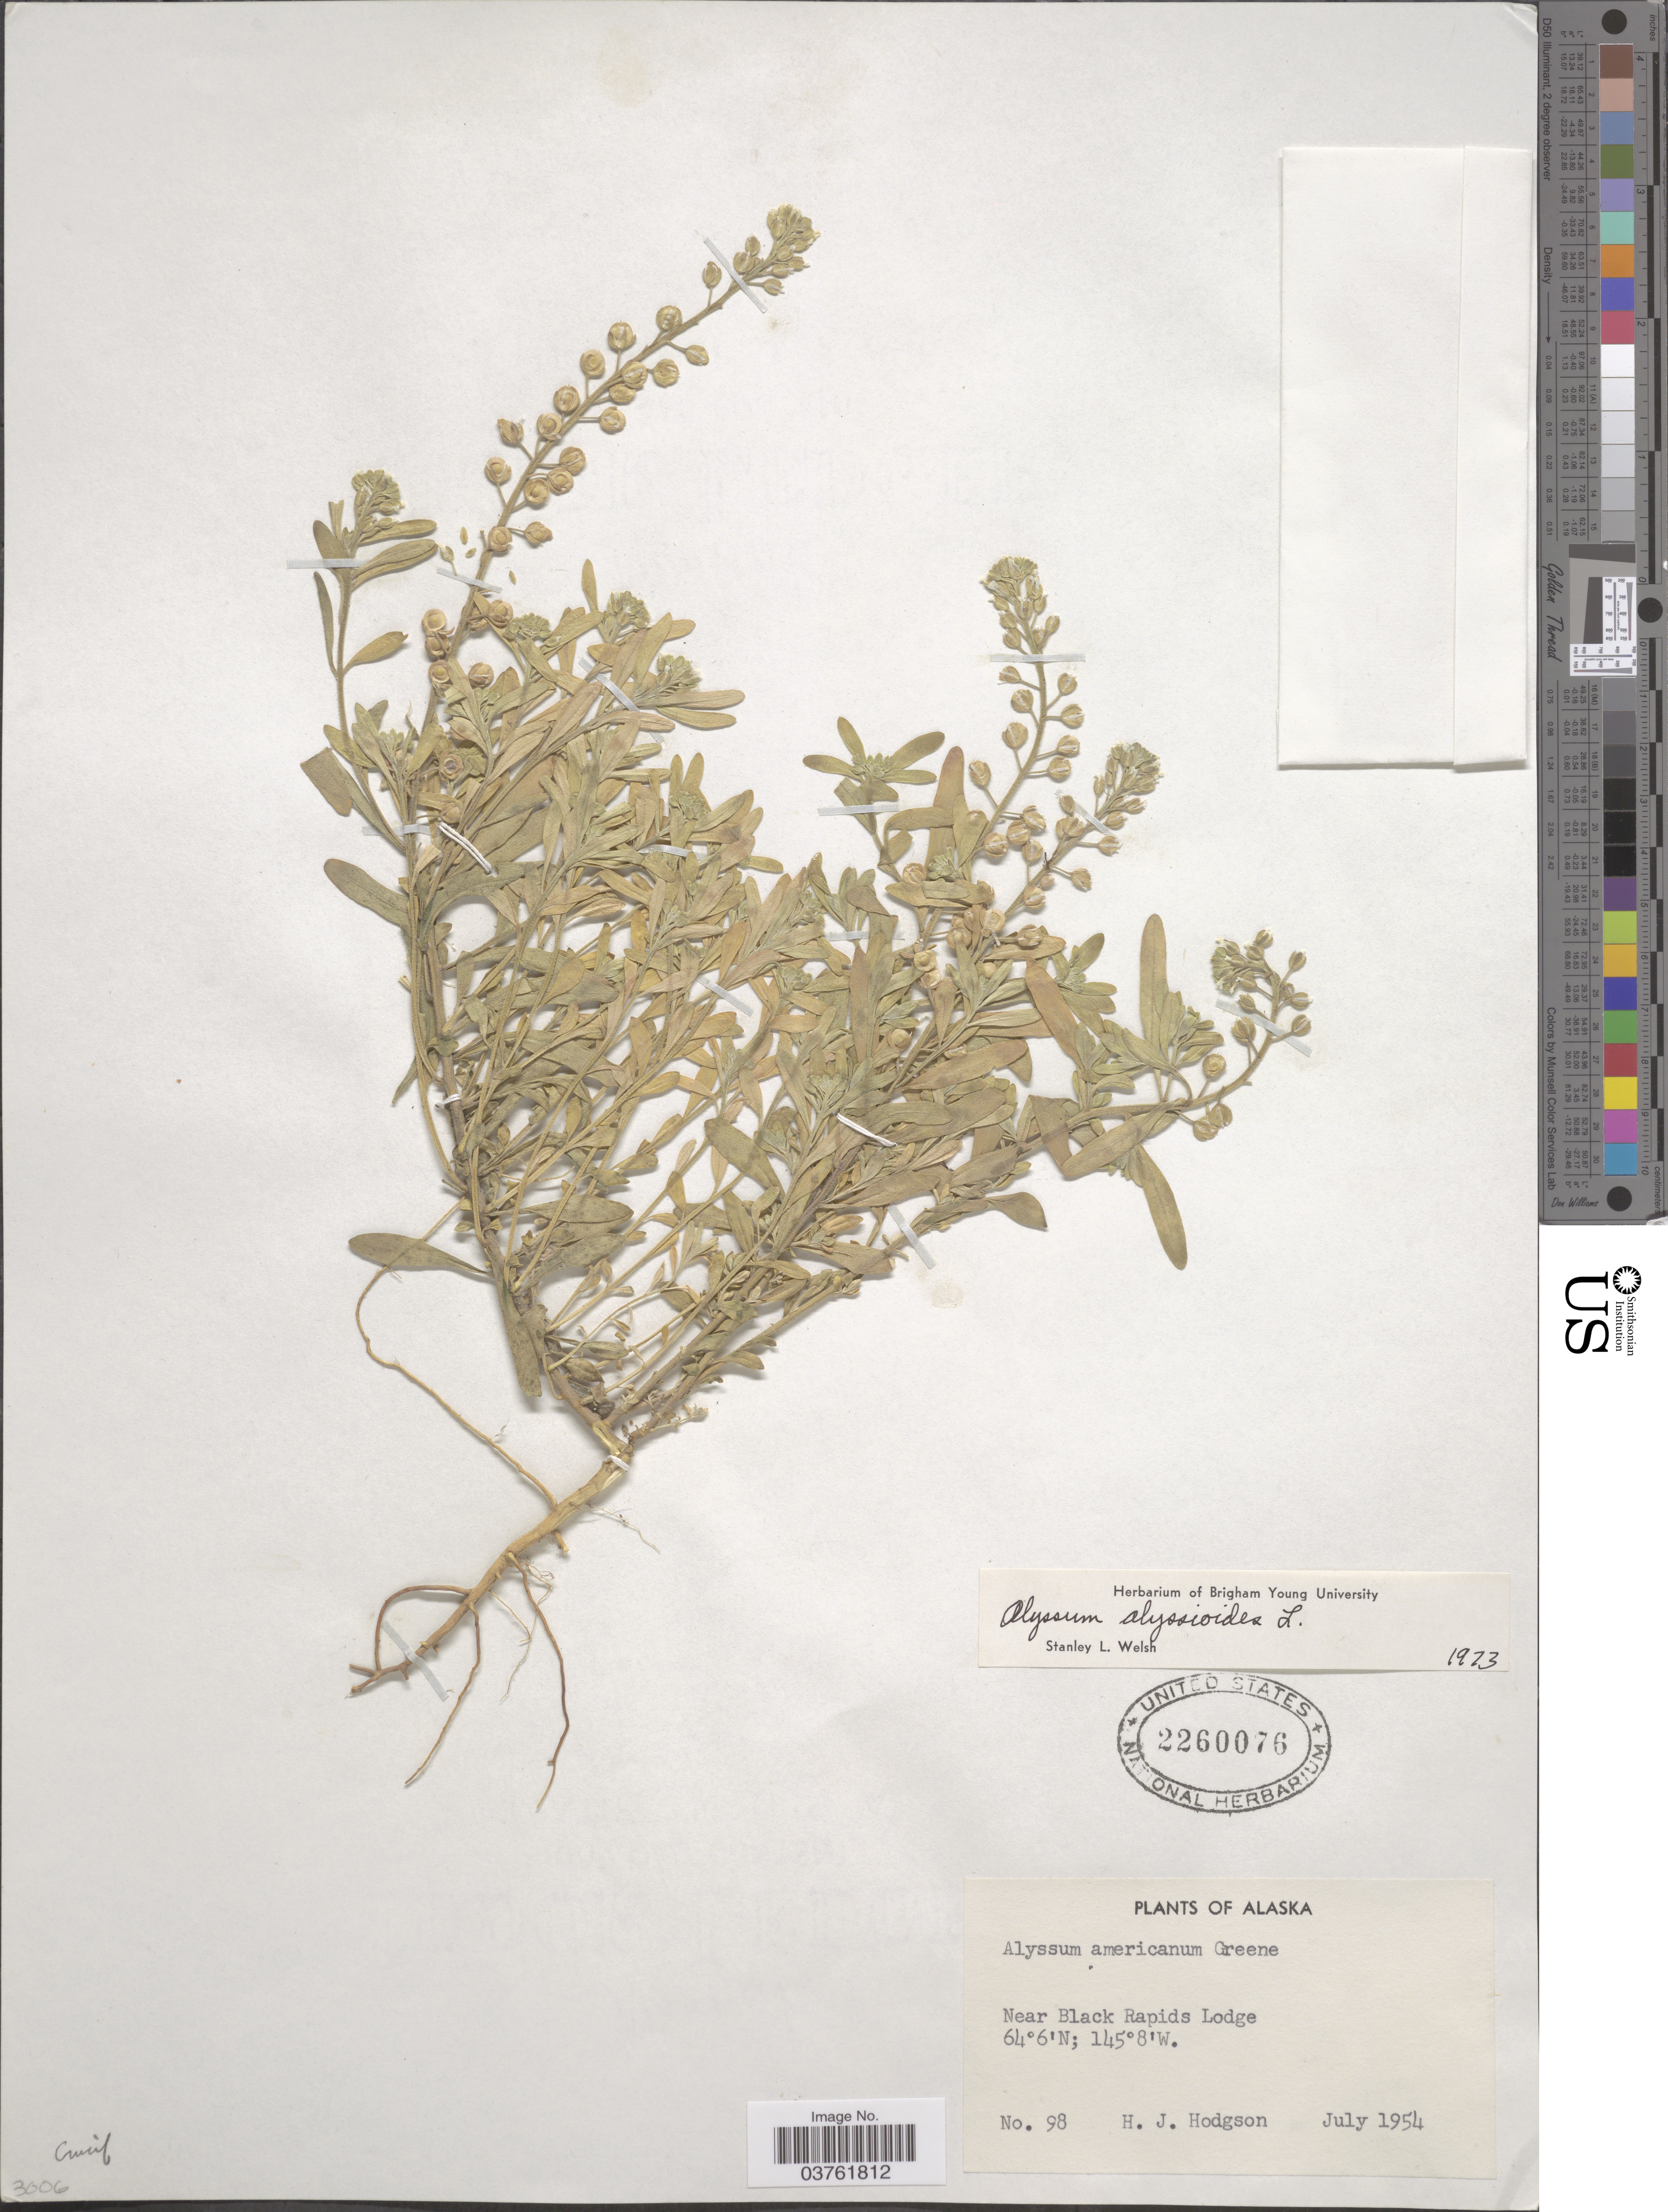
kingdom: Plantae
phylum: Tracheophyta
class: Magnoliopsida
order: Brassicales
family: Brassicaceae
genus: Alyssum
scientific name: Alyssum alyssoides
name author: (L.) L.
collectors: H. J. Hodgson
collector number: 98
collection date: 1954-07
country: United States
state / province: Alaska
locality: Near Black Rapids Lodge.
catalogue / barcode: US 2260076